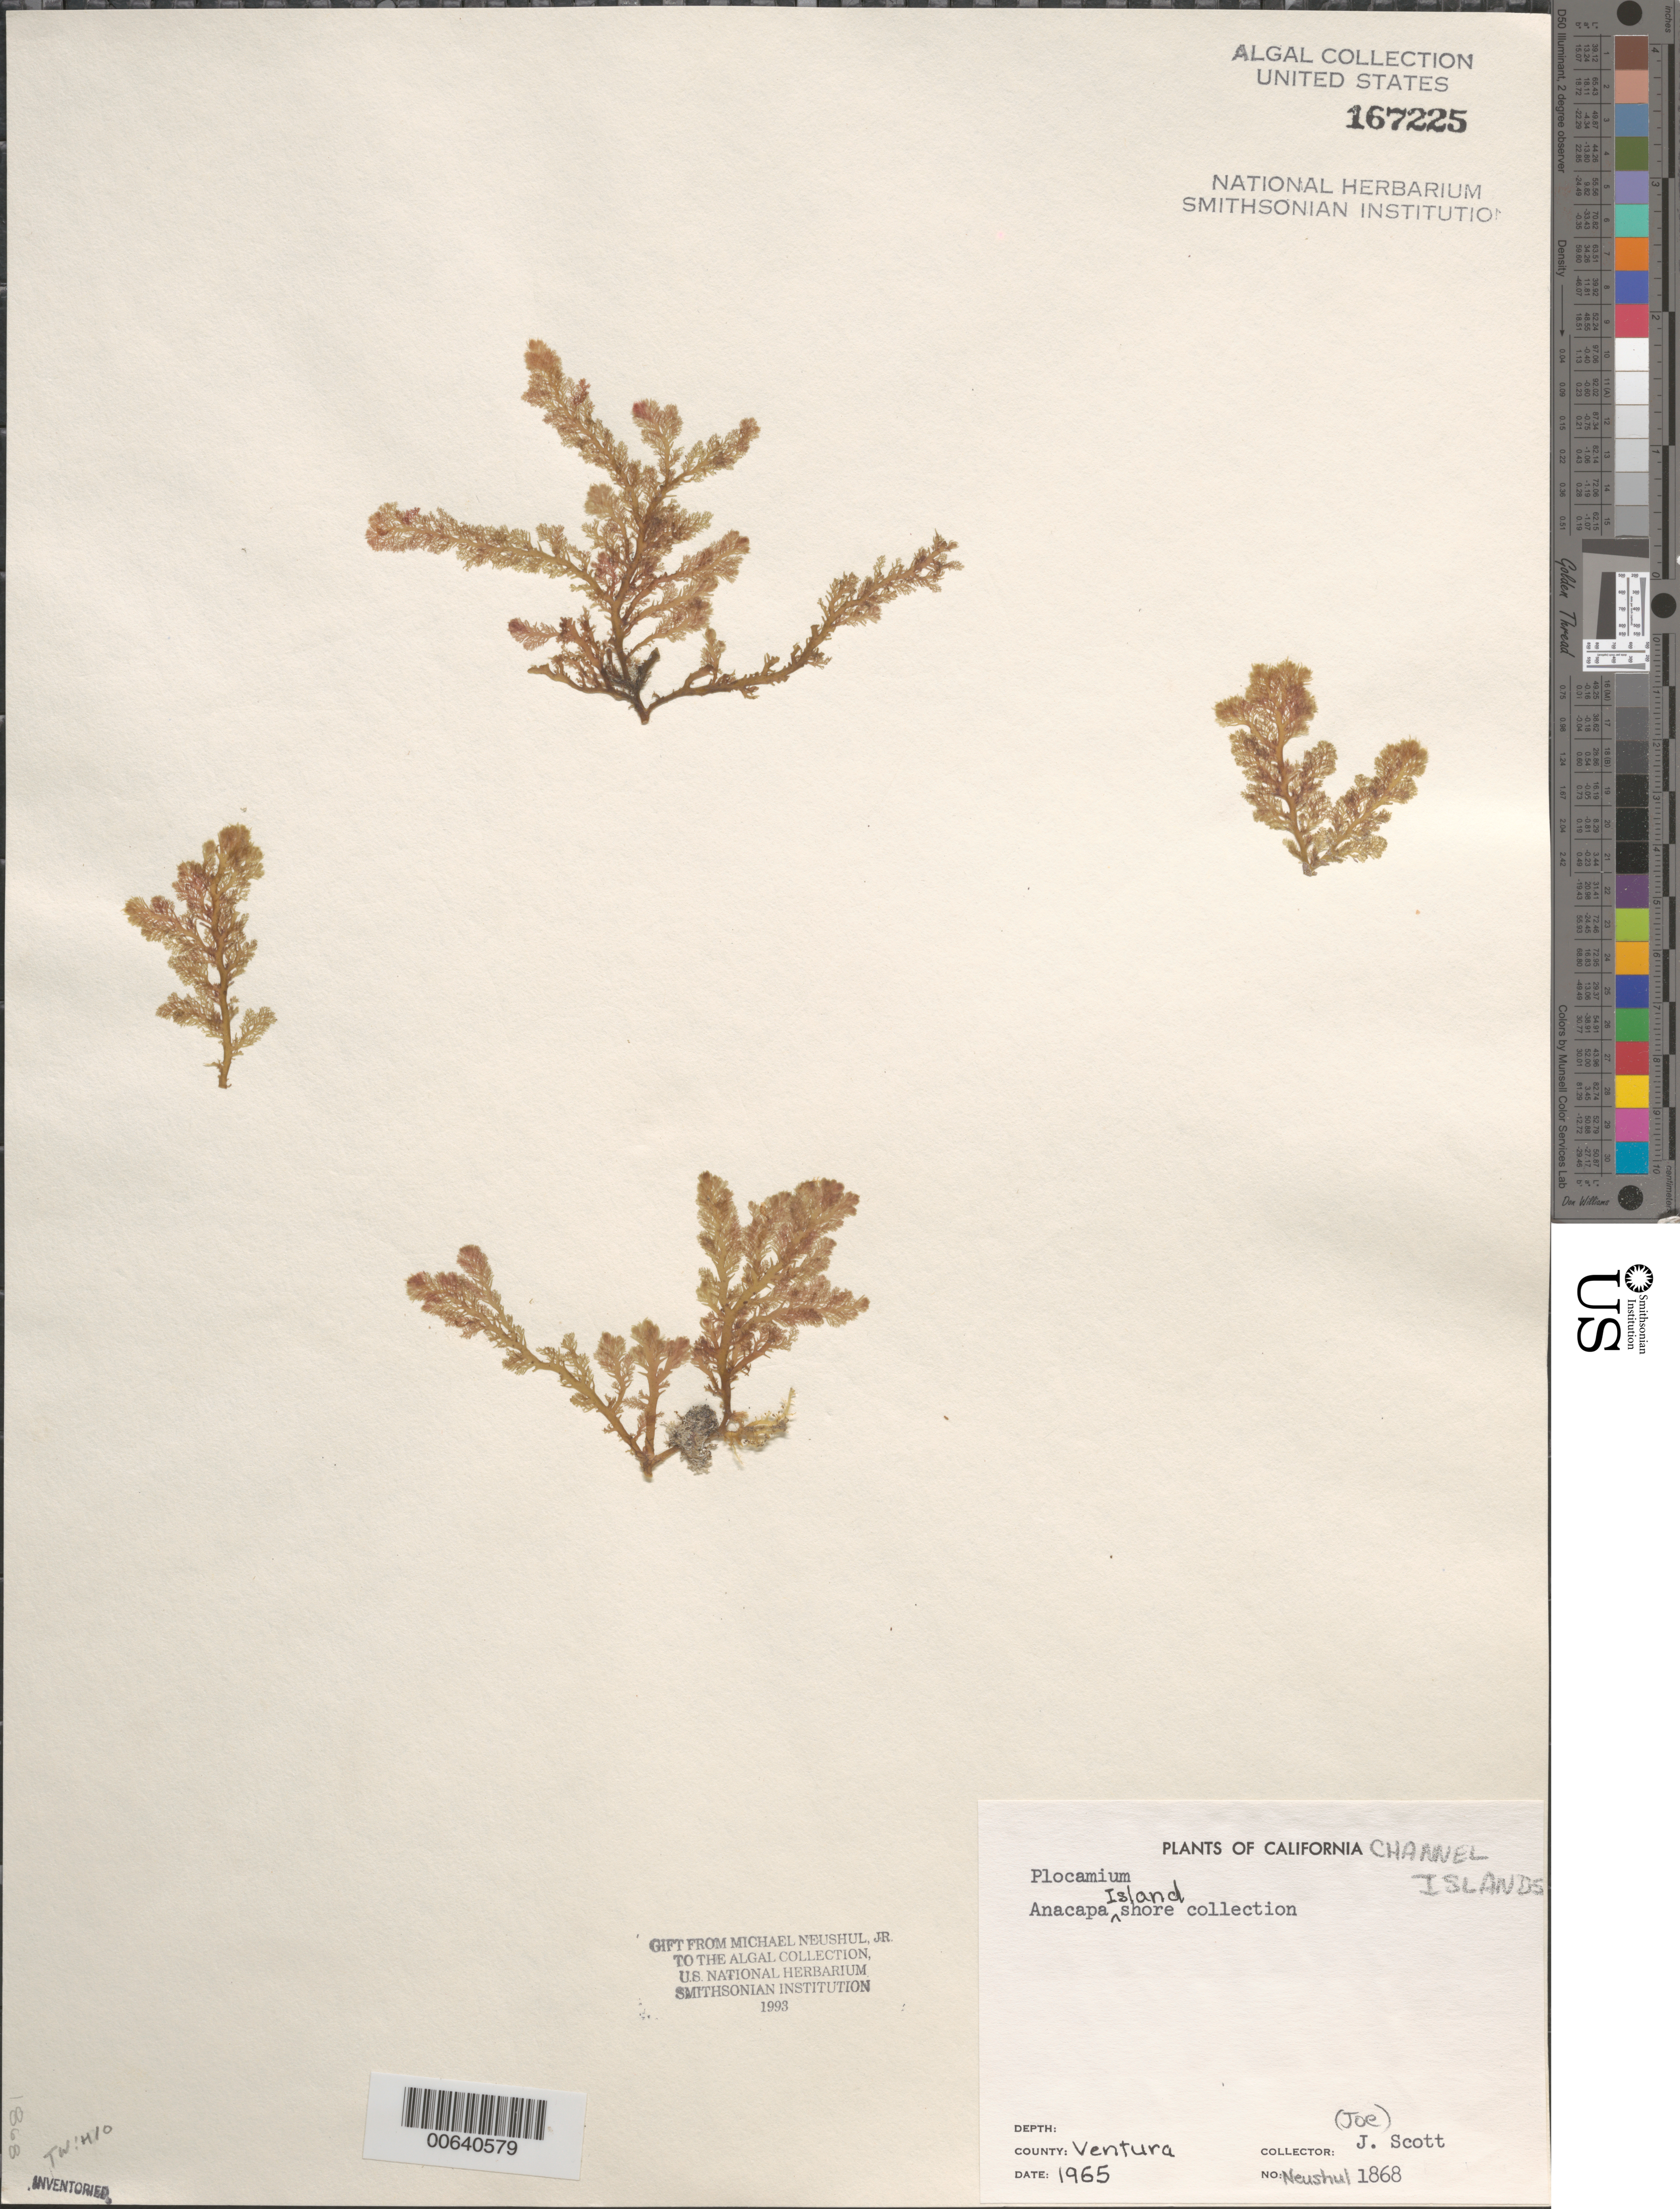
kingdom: Plantae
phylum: Rhodophyta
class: Florideophyceae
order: Plocamiales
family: Plocamiaceae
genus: Plocamium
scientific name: Plocamium sp.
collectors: J. Scott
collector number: Neushul 1868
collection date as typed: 1965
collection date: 1965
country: United States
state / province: California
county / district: Ventura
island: Anacapa Island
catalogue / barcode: US 167225